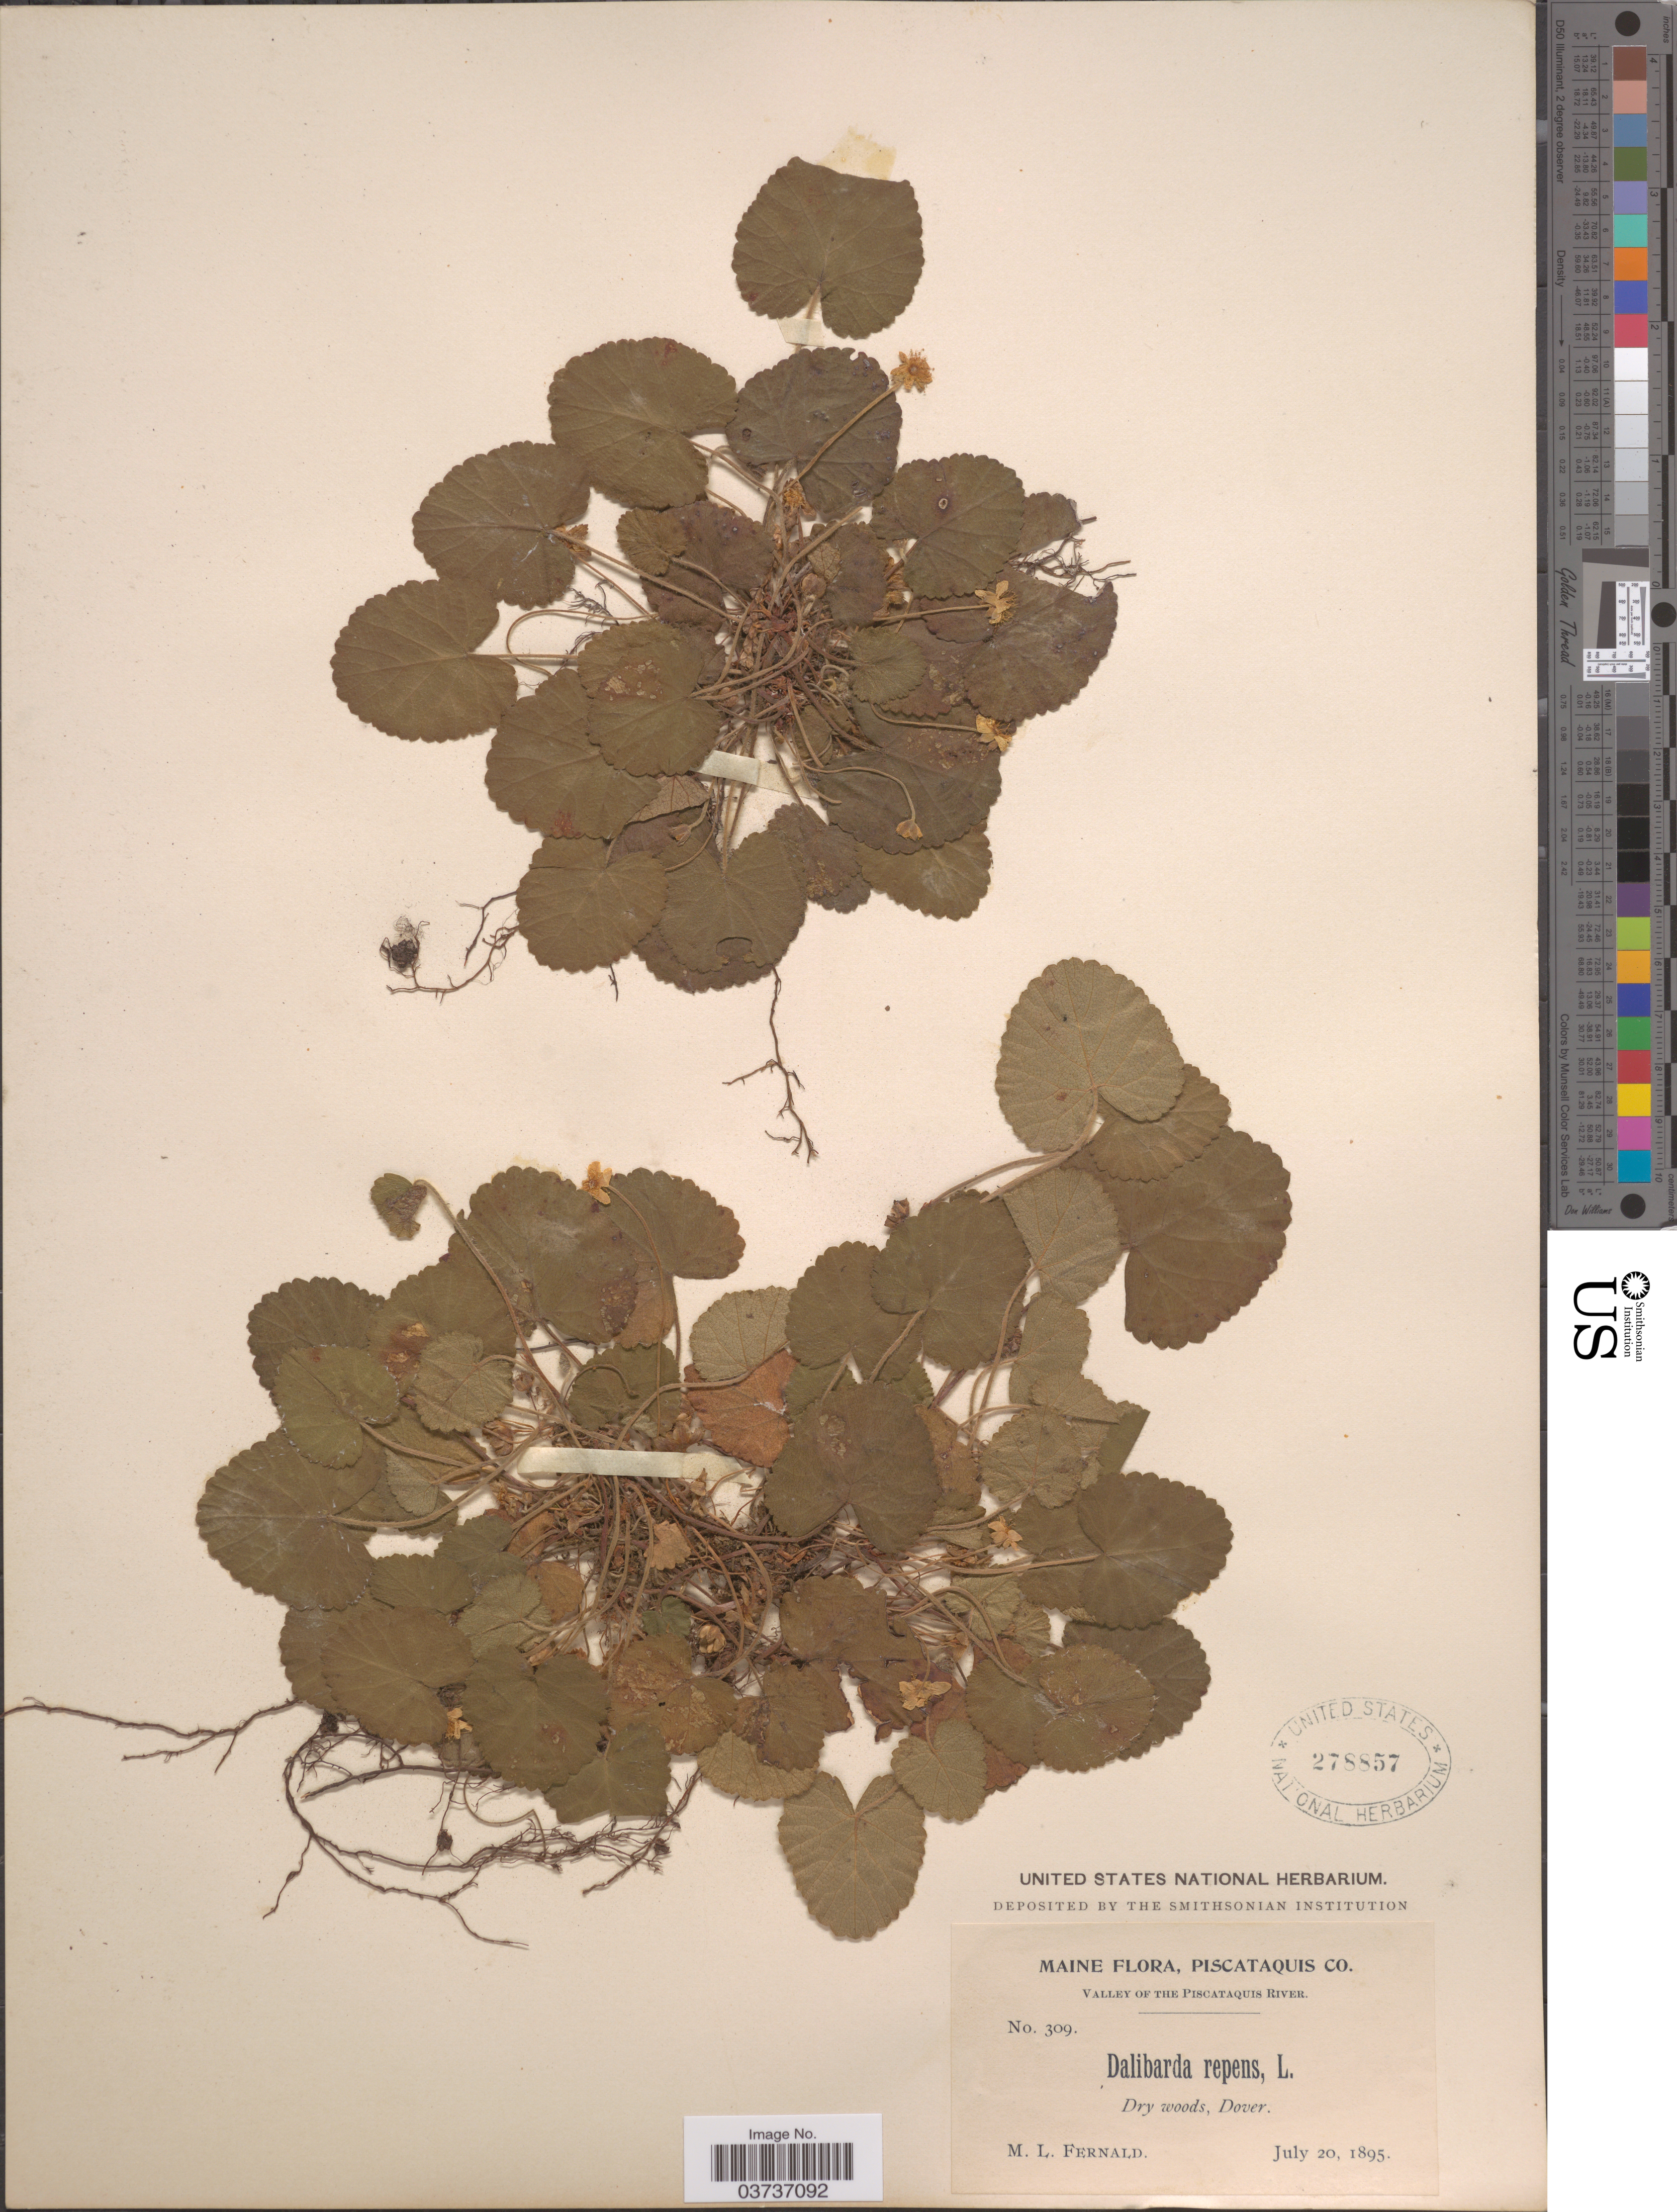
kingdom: Plantae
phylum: Tracheophyta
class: Magnoliopsida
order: Rosales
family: Rosaceae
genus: Dalibarda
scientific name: Dalibarda repens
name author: L.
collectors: M. L. Fernald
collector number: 309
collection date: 1895-07-20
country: United States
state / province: Maine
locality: Piscataquis Co. Valley of the Piscataquis River. Dry woods, Dover.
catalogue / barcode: US 278857